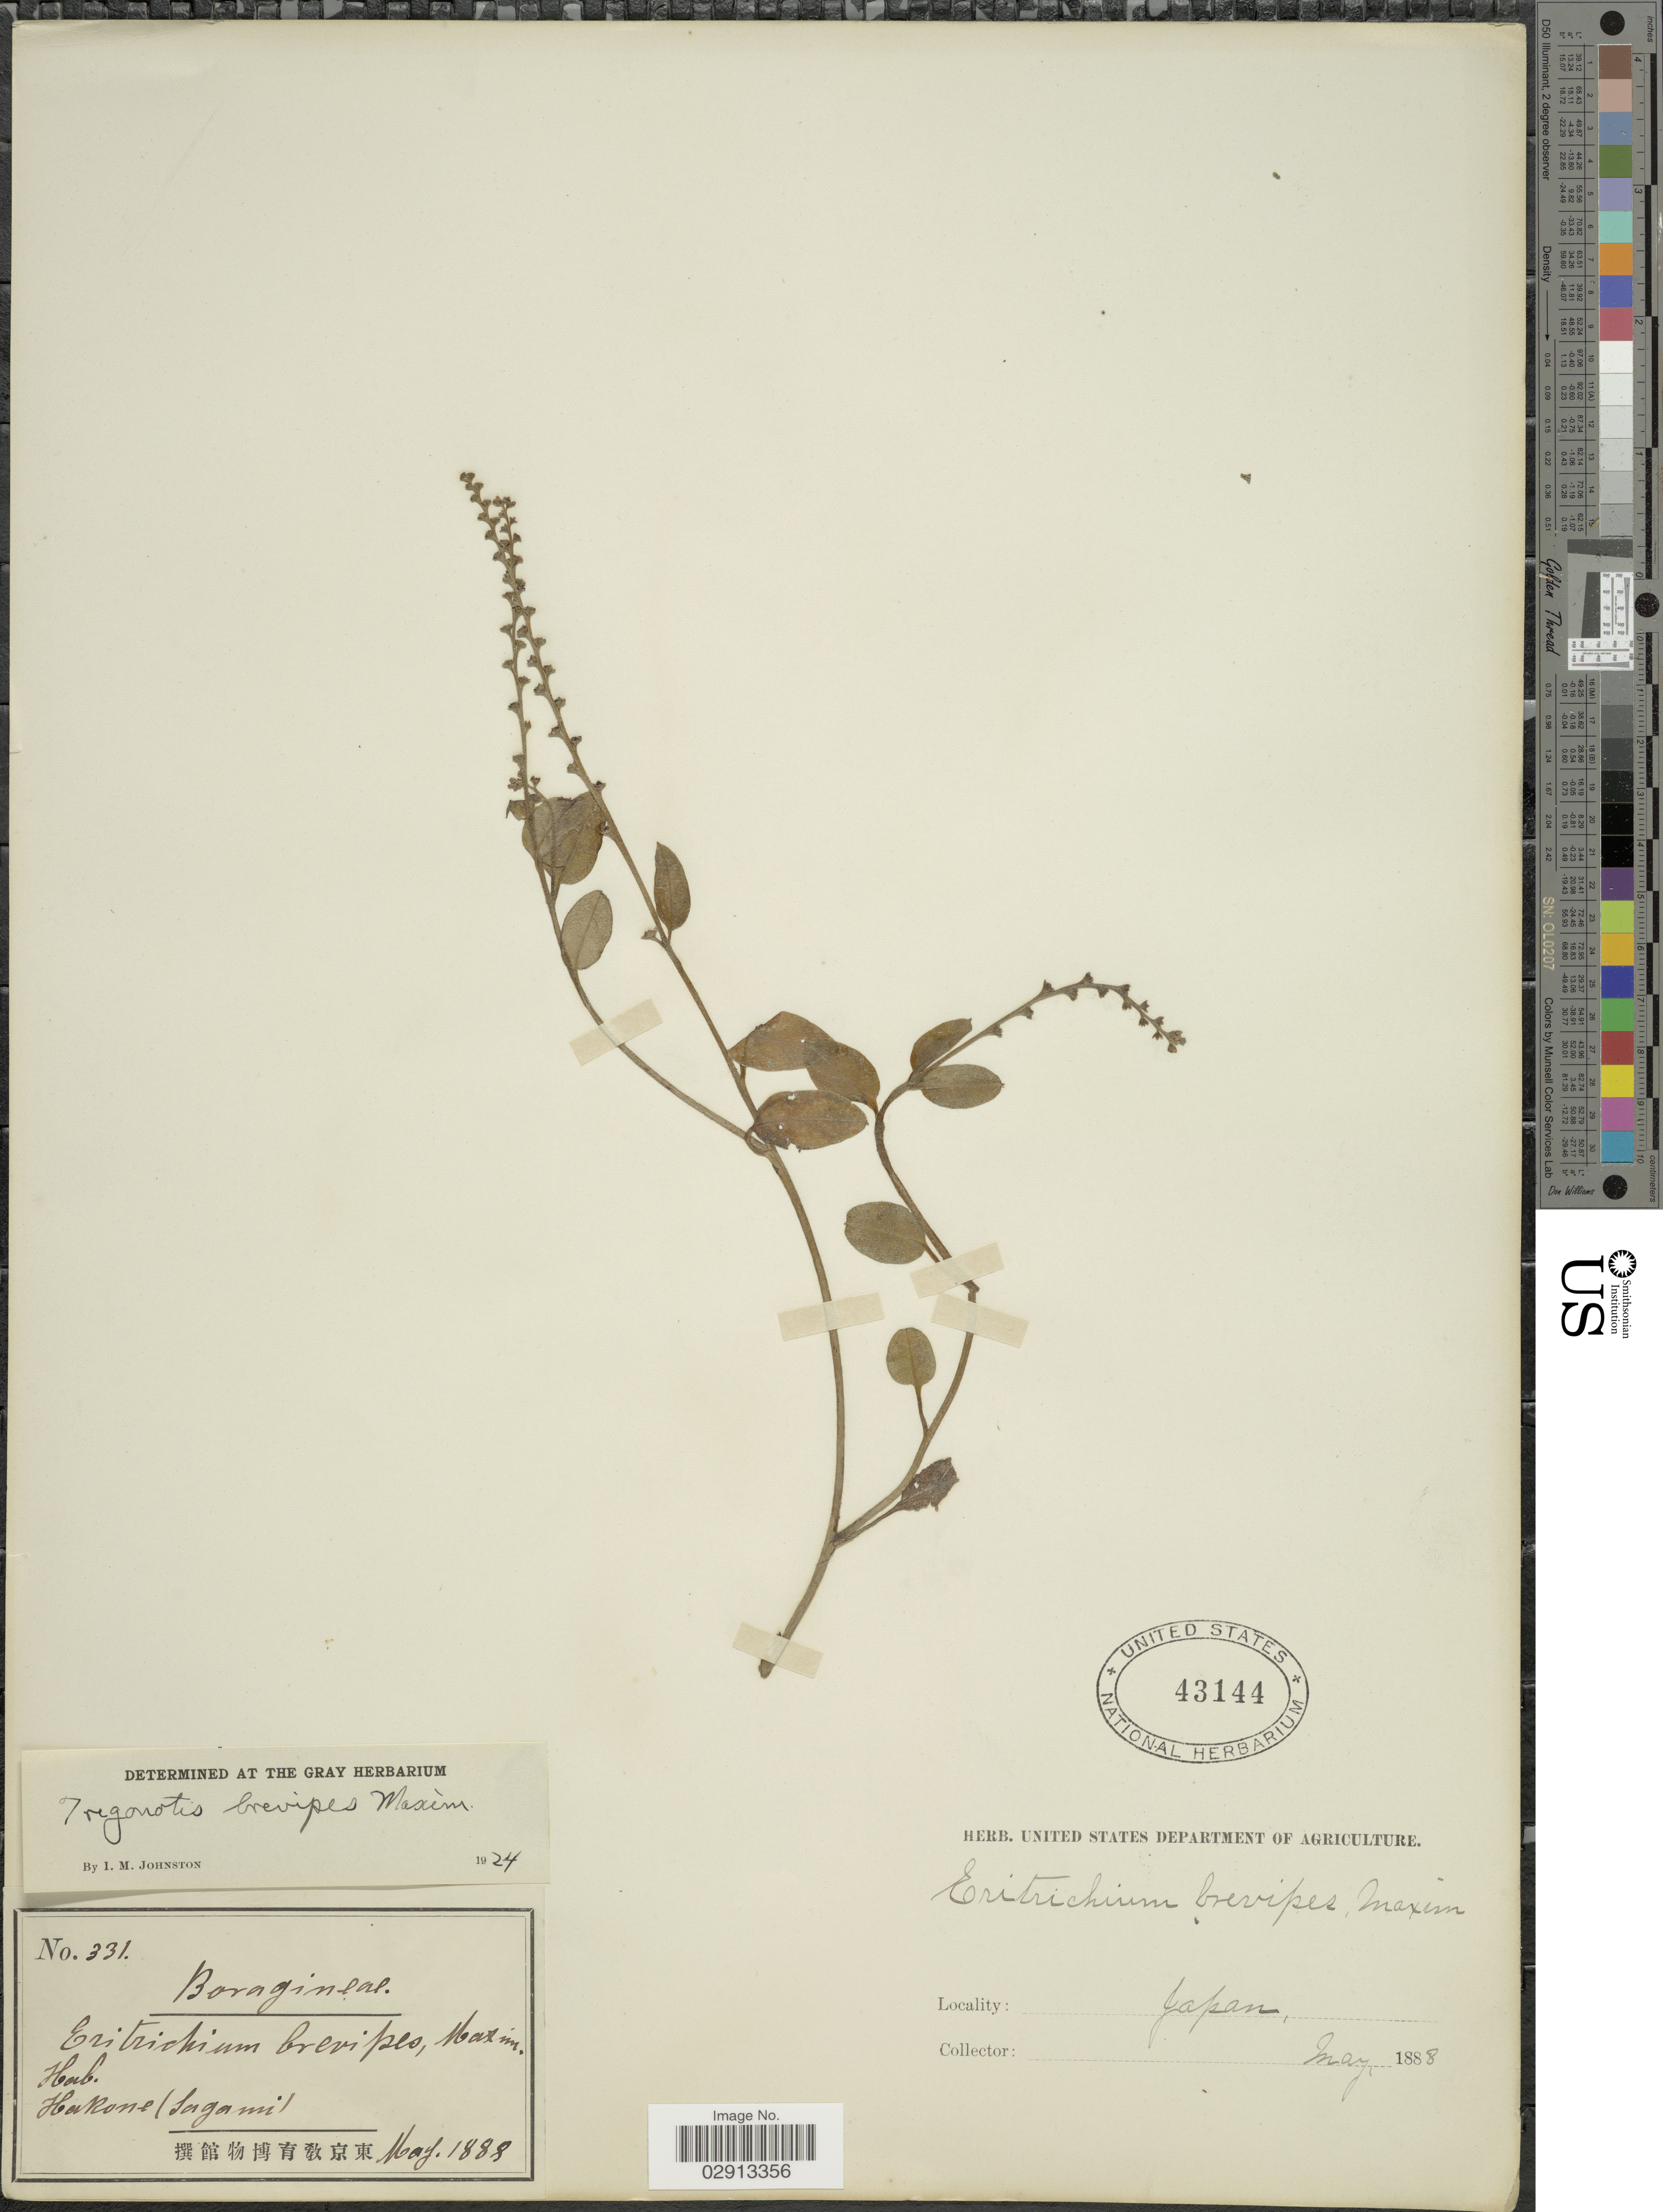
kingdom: Plantae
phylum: Tracheophyta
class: Magnoliopsida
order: Boraginales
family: Boraginaceae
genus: Trigonotis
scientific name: Trigonotis brevipes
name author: Maxim.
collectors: Facchini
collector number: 331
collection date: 1888-05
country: Japan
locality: Hakone (Sagami).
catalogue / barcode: US 43144